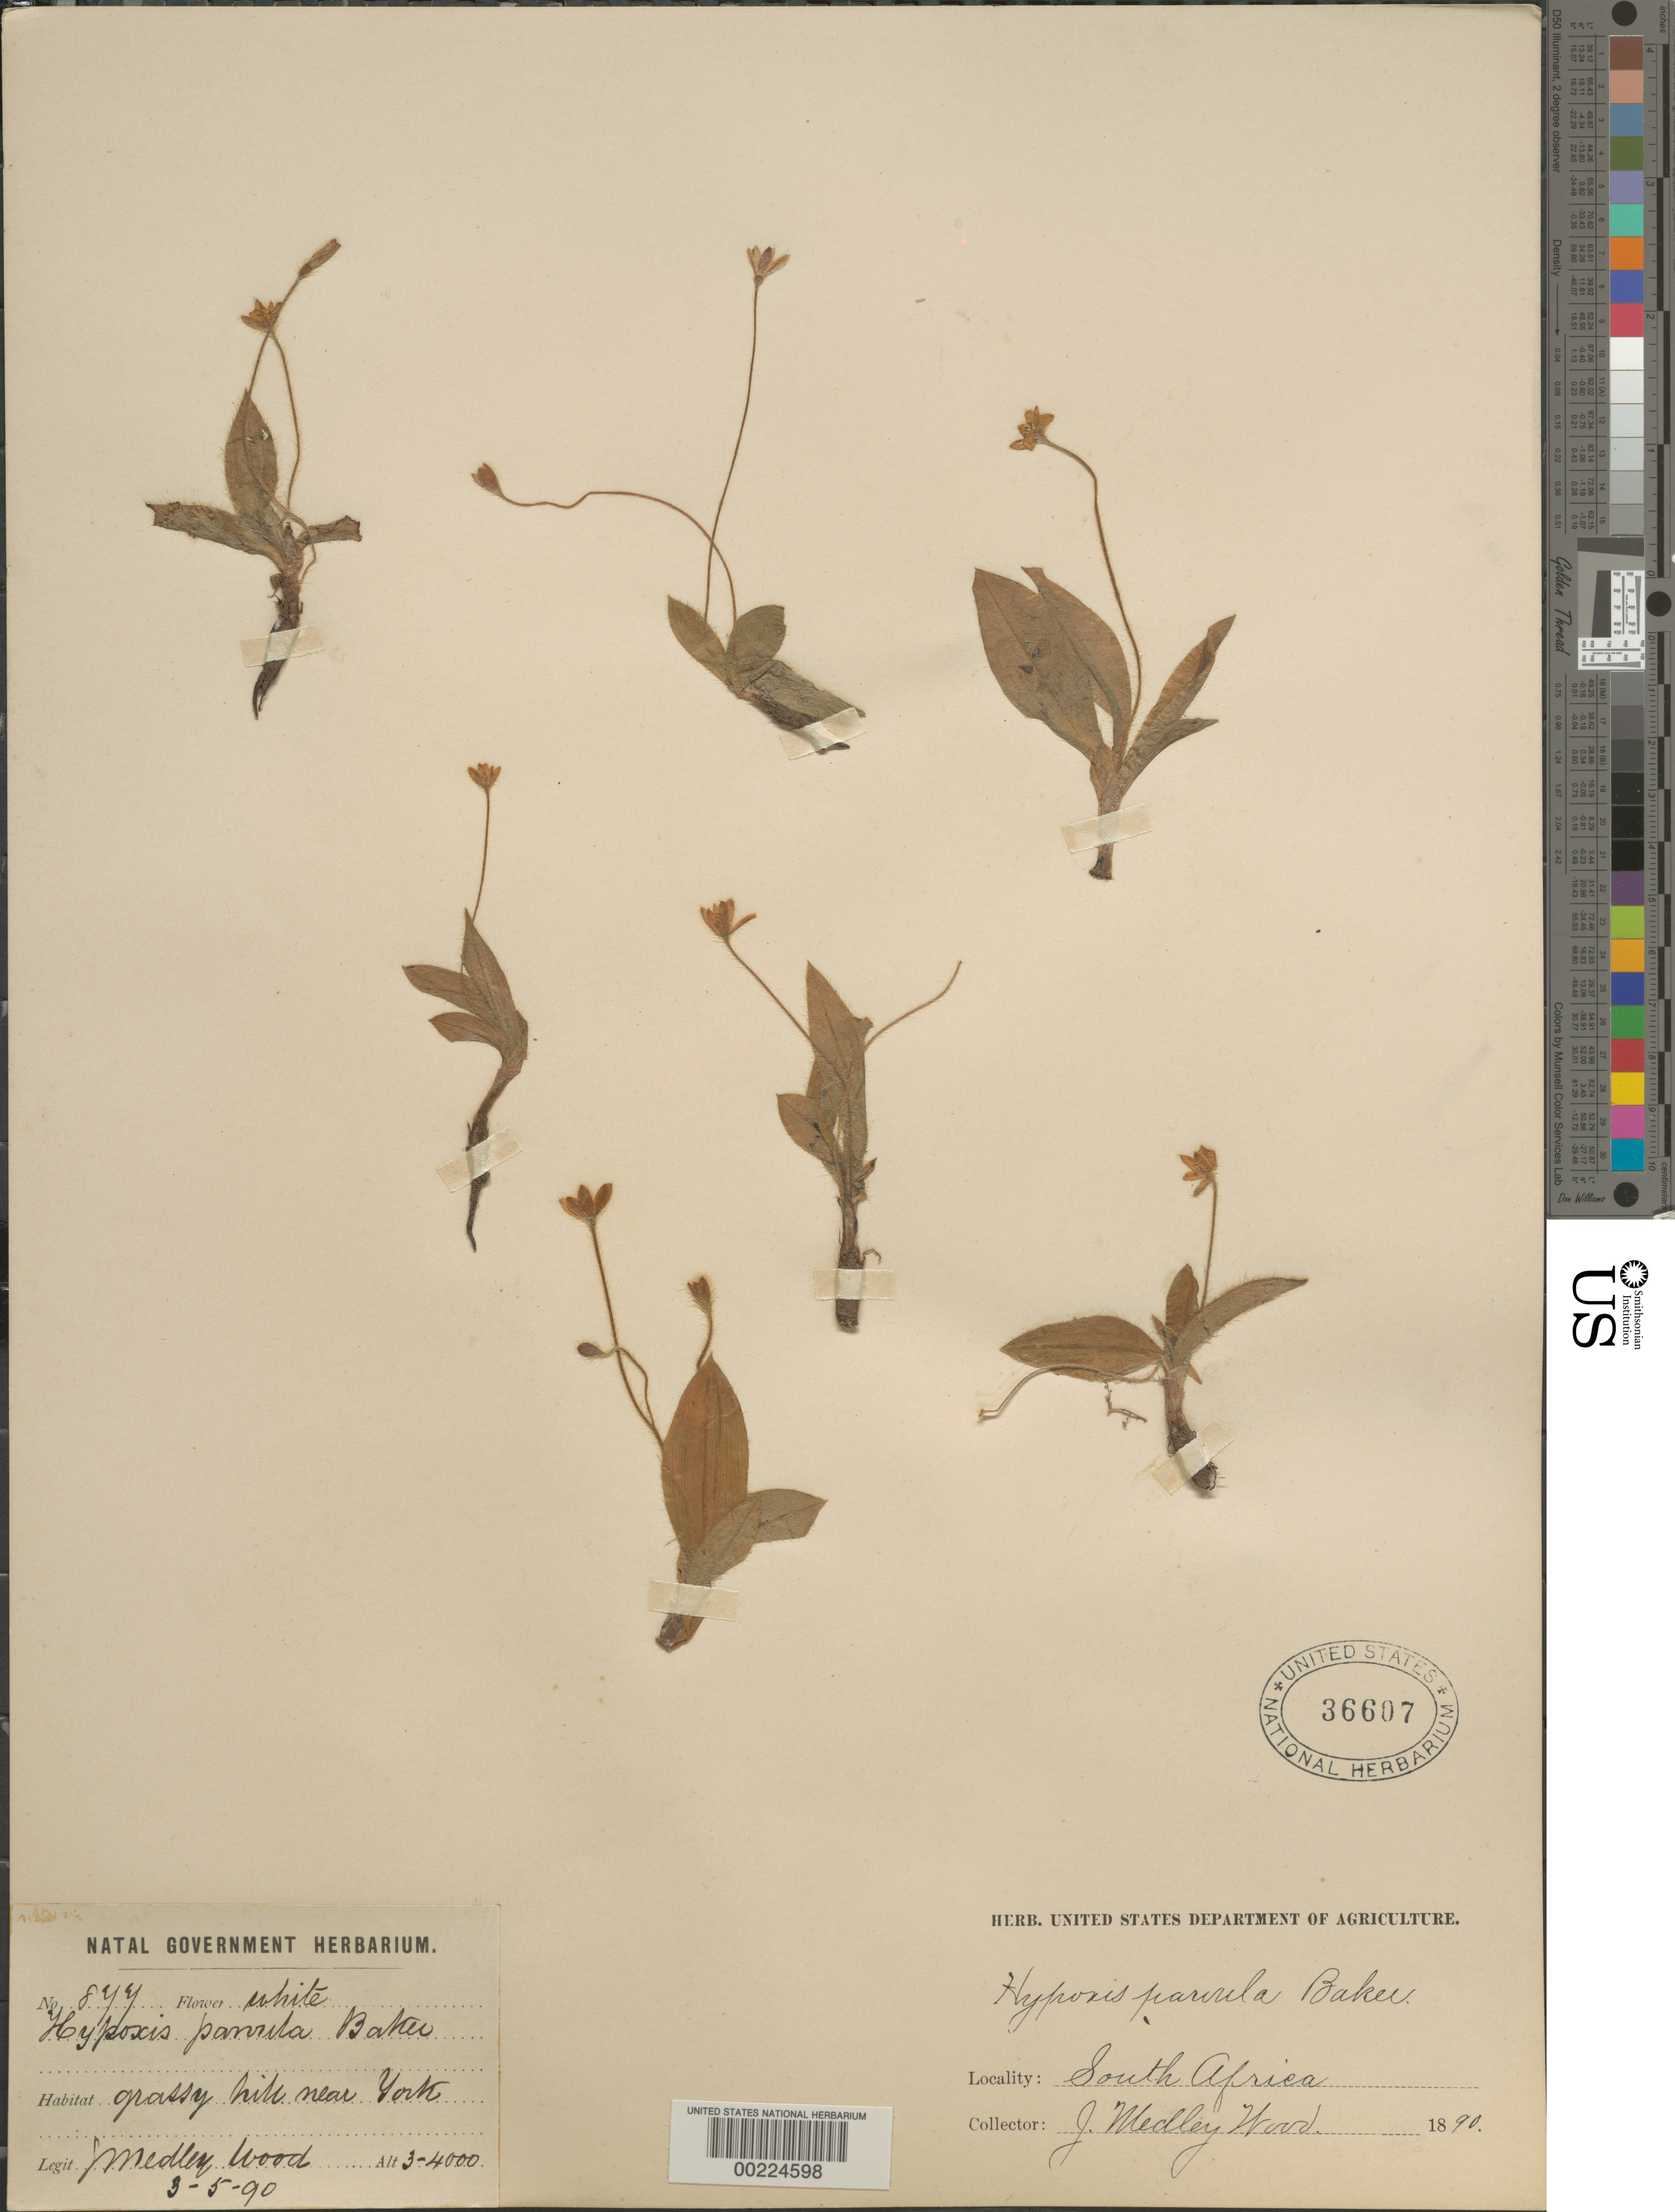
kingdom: Plantae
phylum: Tracheophyta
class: Liliopsida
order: Asparagales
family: Hypoxidaceae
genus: Hypoxis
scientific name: Hypoxis parvula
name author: Baker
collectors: J. M. Wood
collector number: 899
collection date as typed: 05 Mar 1890 or 03 May 1890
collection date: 1890-03-05 or 1890-05-03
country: South Africa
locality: Hill near york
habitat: Grassy hill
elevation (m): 914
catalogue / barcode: US 36607